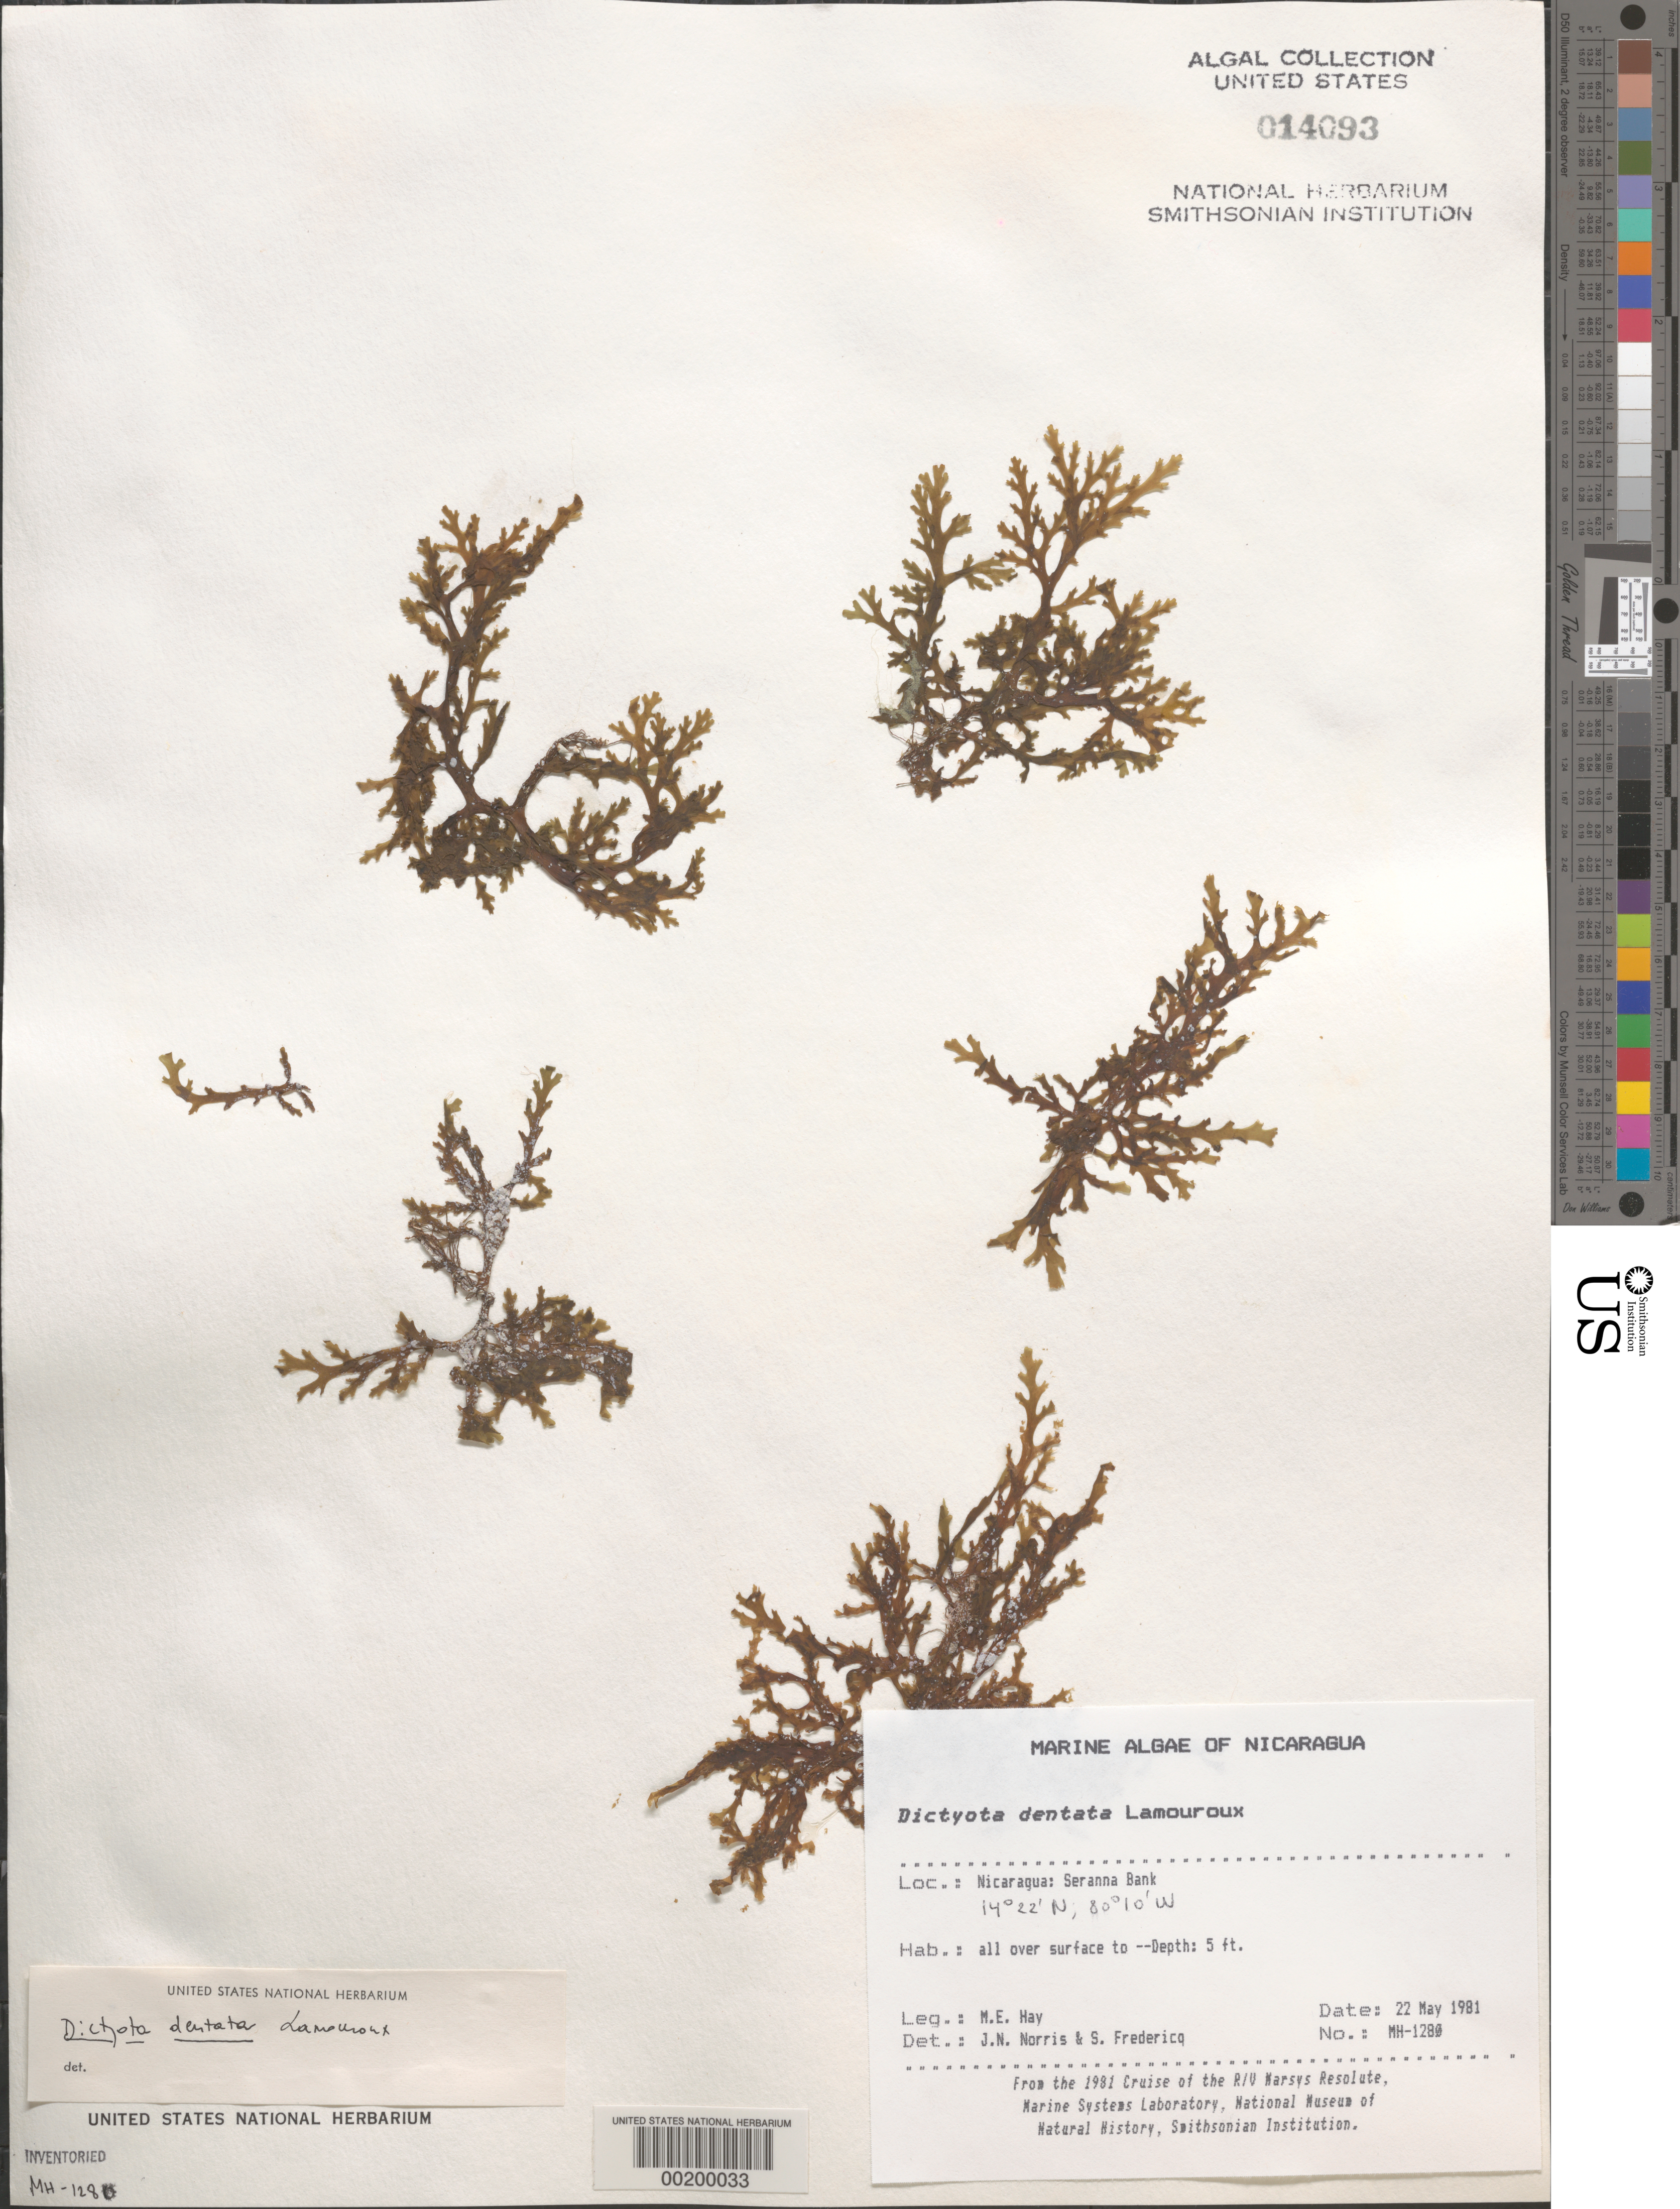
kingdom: Chromista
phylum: Ochrophyta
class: Phaeophyceae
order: Dictyotales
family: Dictyotaceae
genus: Dictyota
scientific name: Dictyota mertensii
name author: (C. Mart.) Kütz.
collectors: M. E. Hay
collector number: MEH-1280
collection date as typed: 22 May 1981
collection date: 1981-05-22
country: Nicaragua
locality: Seranna bank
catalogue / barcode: US 14093